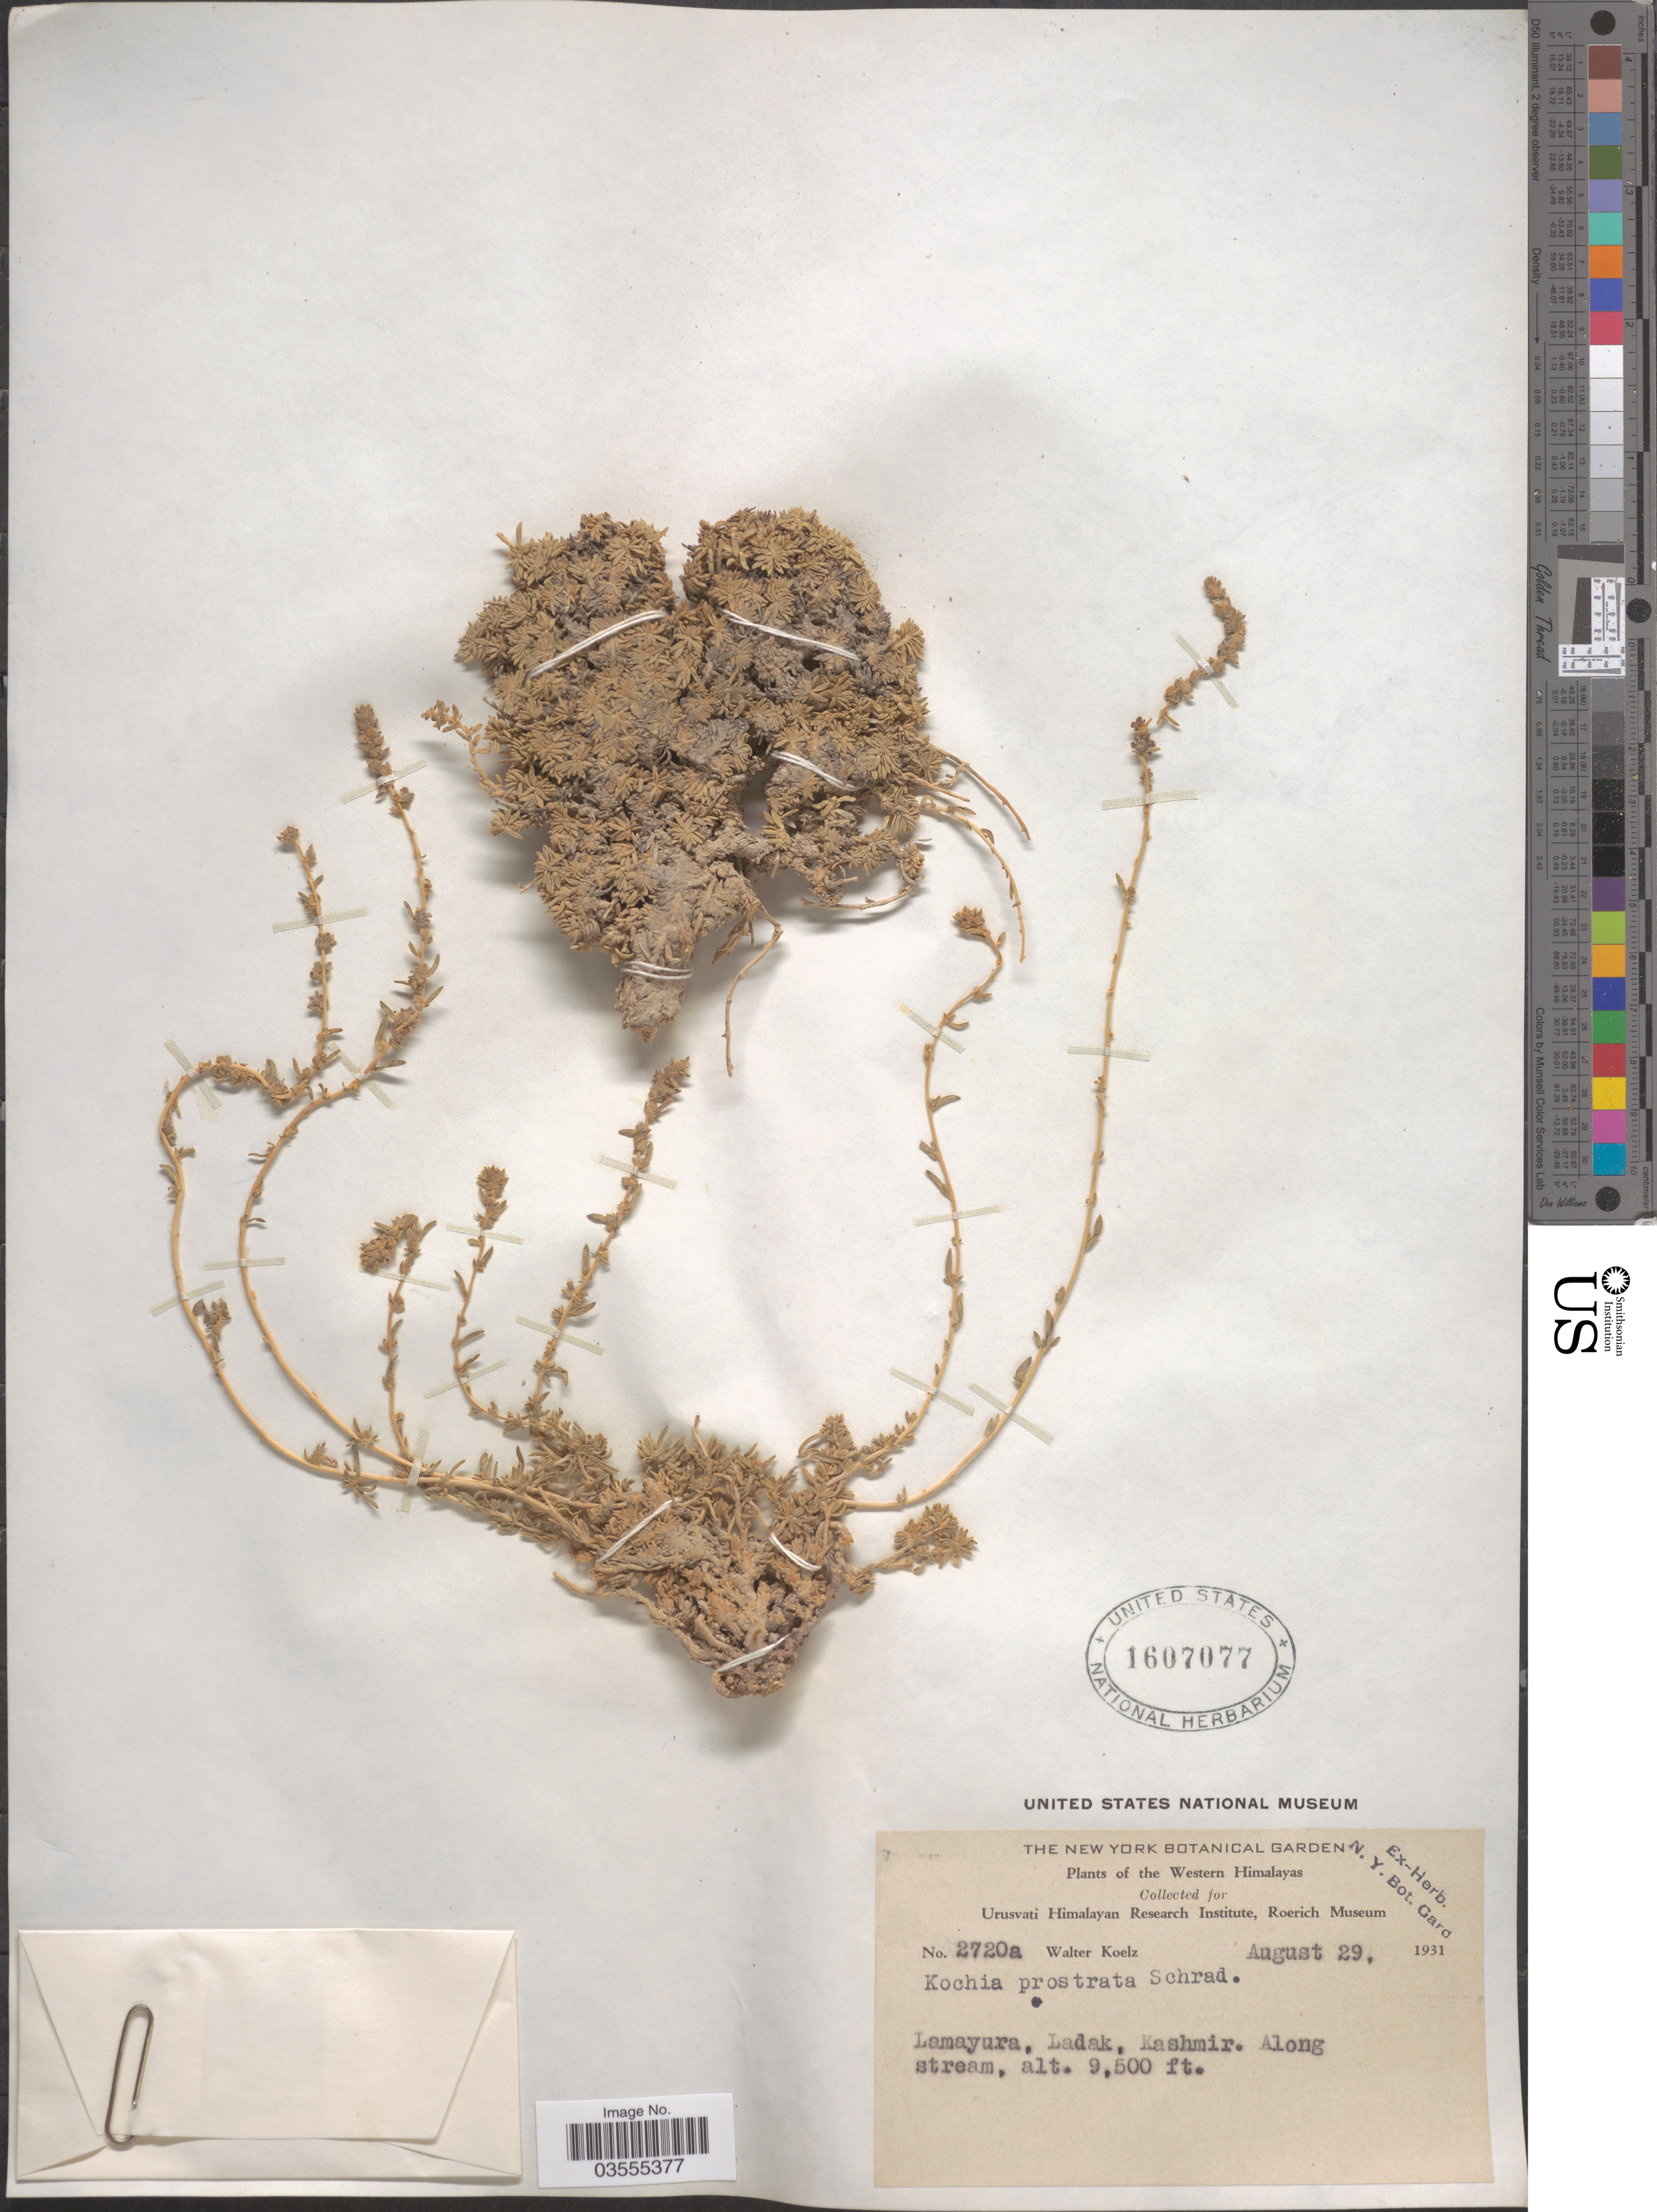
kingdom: Plantae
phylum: Tracheophyta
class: Magnoliopsida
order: Caryophyllales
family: Amaranthaceae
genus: Bassia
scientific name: Bassia prostrata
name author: (L.) Beck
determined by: U.S. National Herbarium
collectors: W. N. Koelz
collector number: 2720a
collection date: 1931-08-29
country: India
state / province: Ladakh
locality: Western Himalayas. Lamayura, Ladak, Kashmir.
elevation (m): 2896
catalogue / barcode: US 1607077